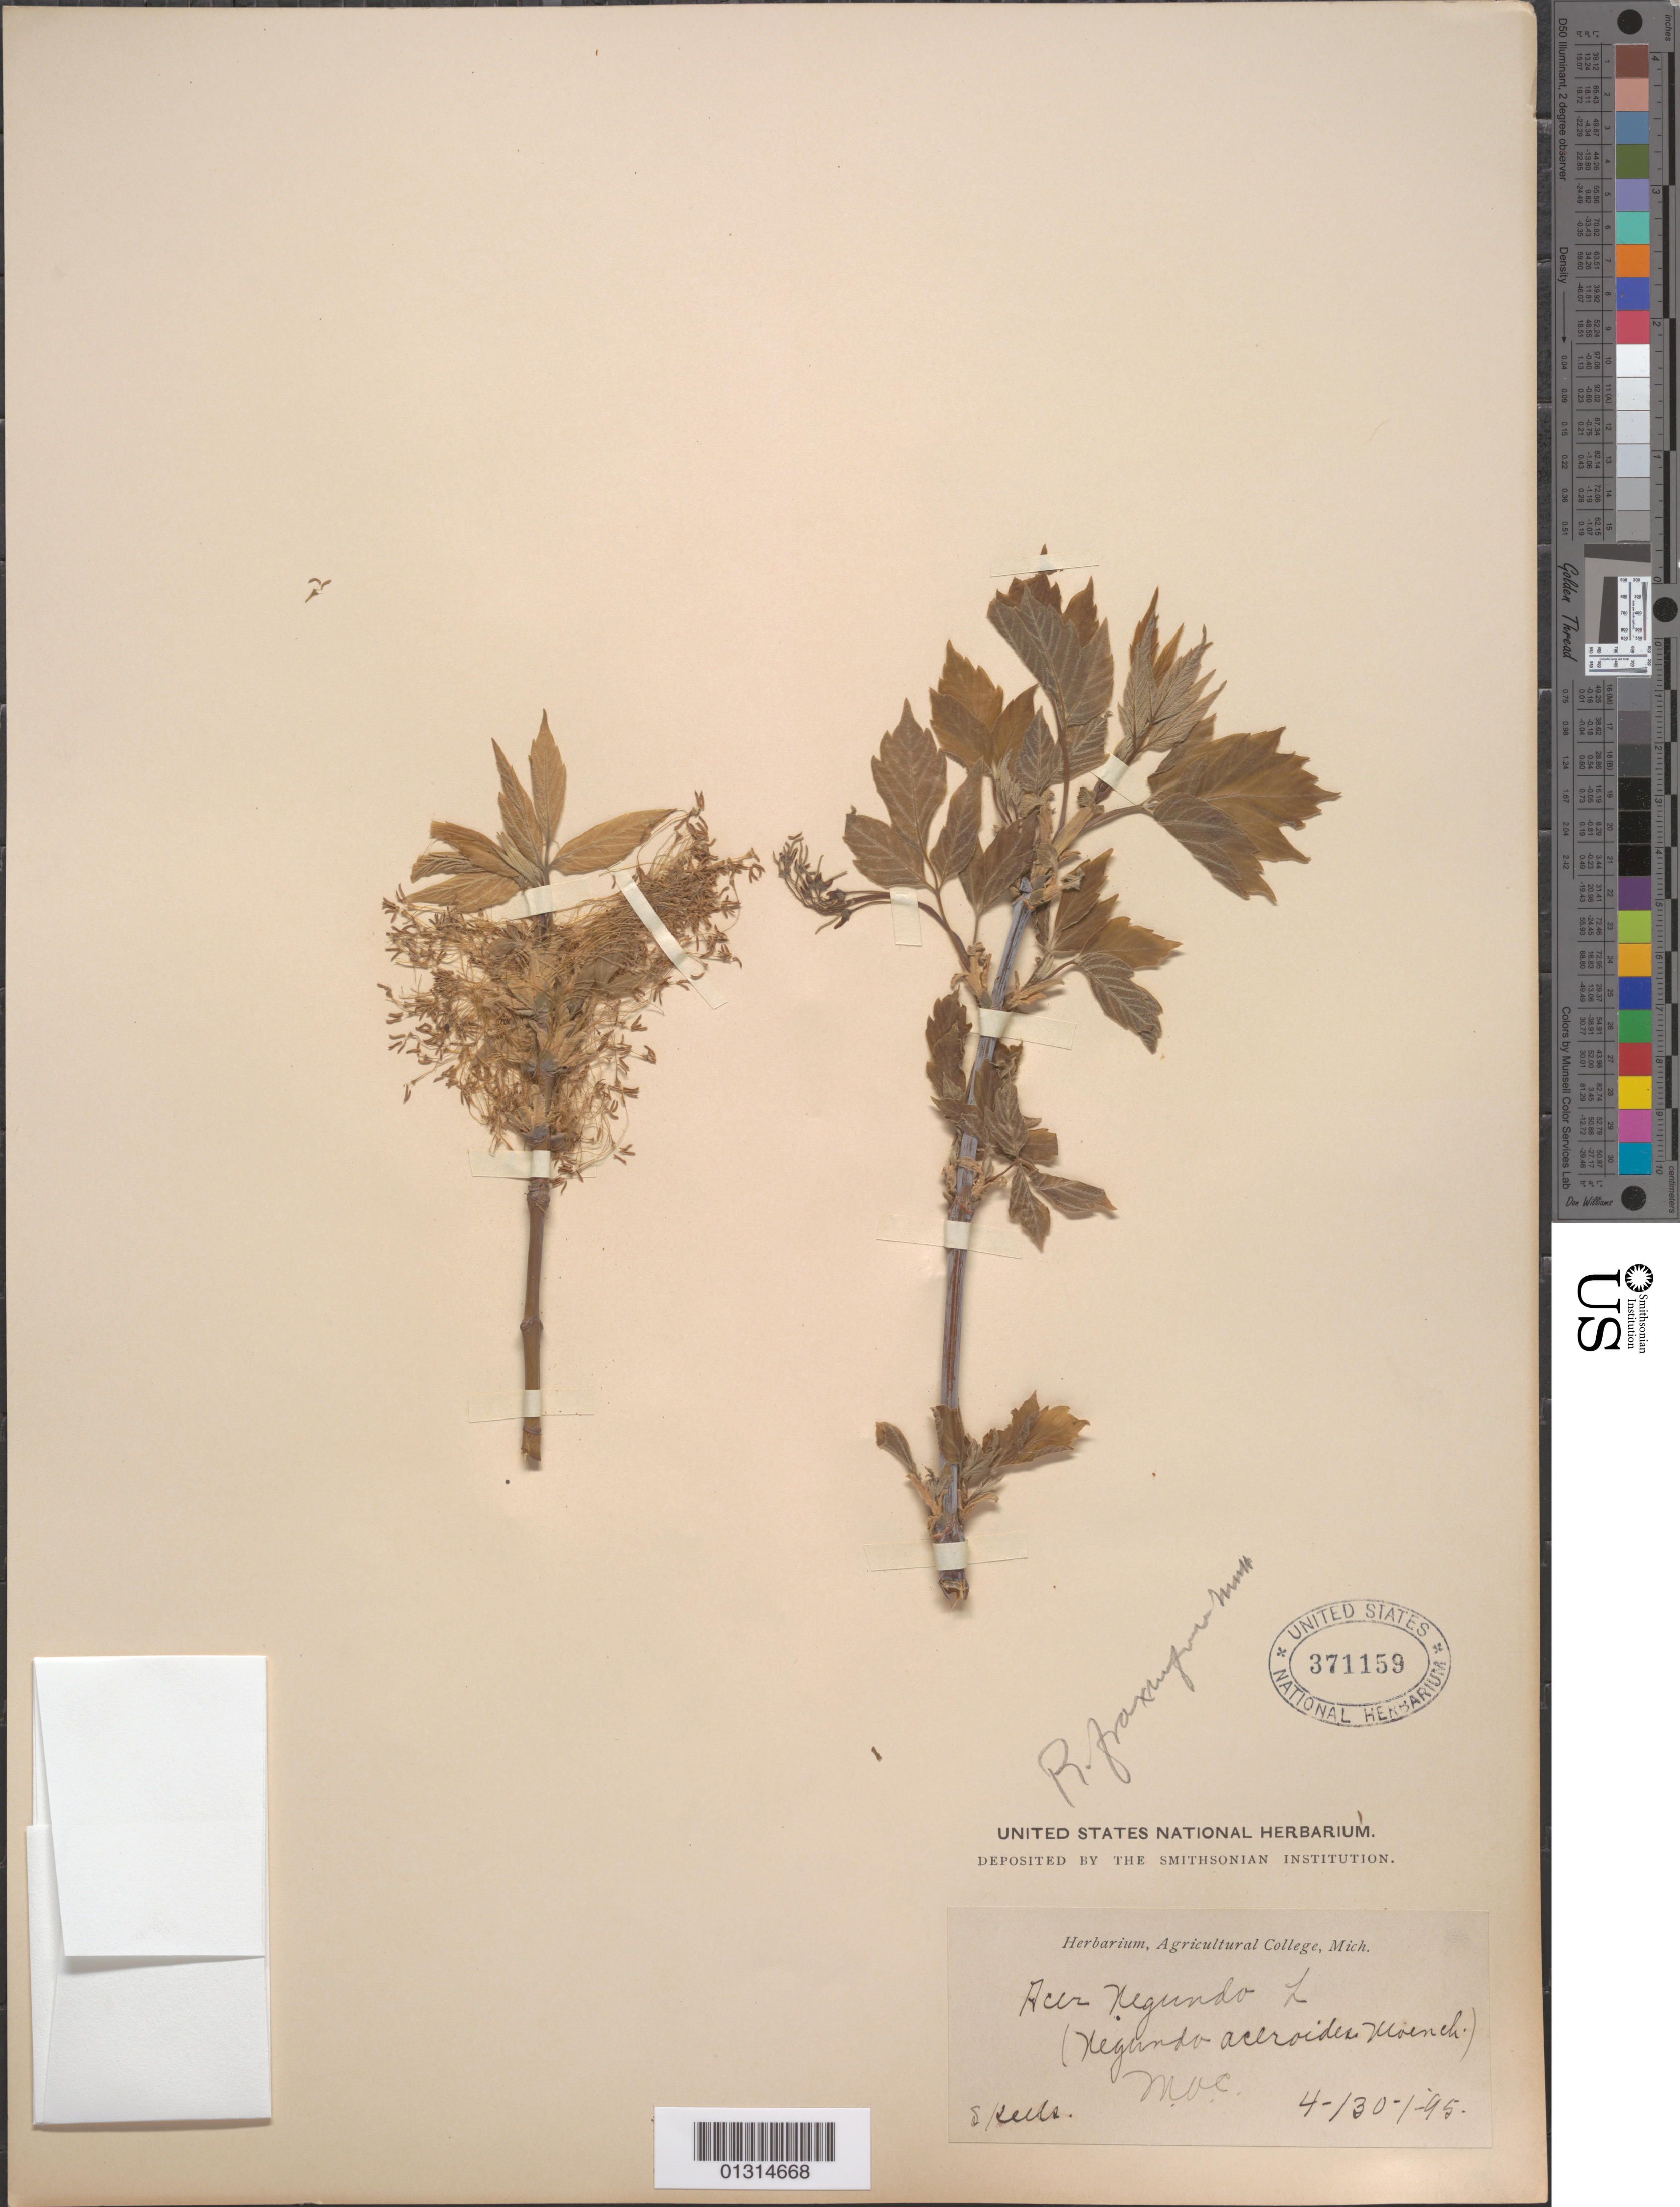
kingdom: Plantae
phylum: Tracheophyta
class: Magnoliopsida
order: Sapindales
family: Sapindaceae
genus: Acer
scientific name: Acer negundo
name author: L.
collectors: J. Kells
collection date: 1895-04-30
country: United States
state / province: Michigan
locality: M.A.C.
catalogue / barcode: US 371159